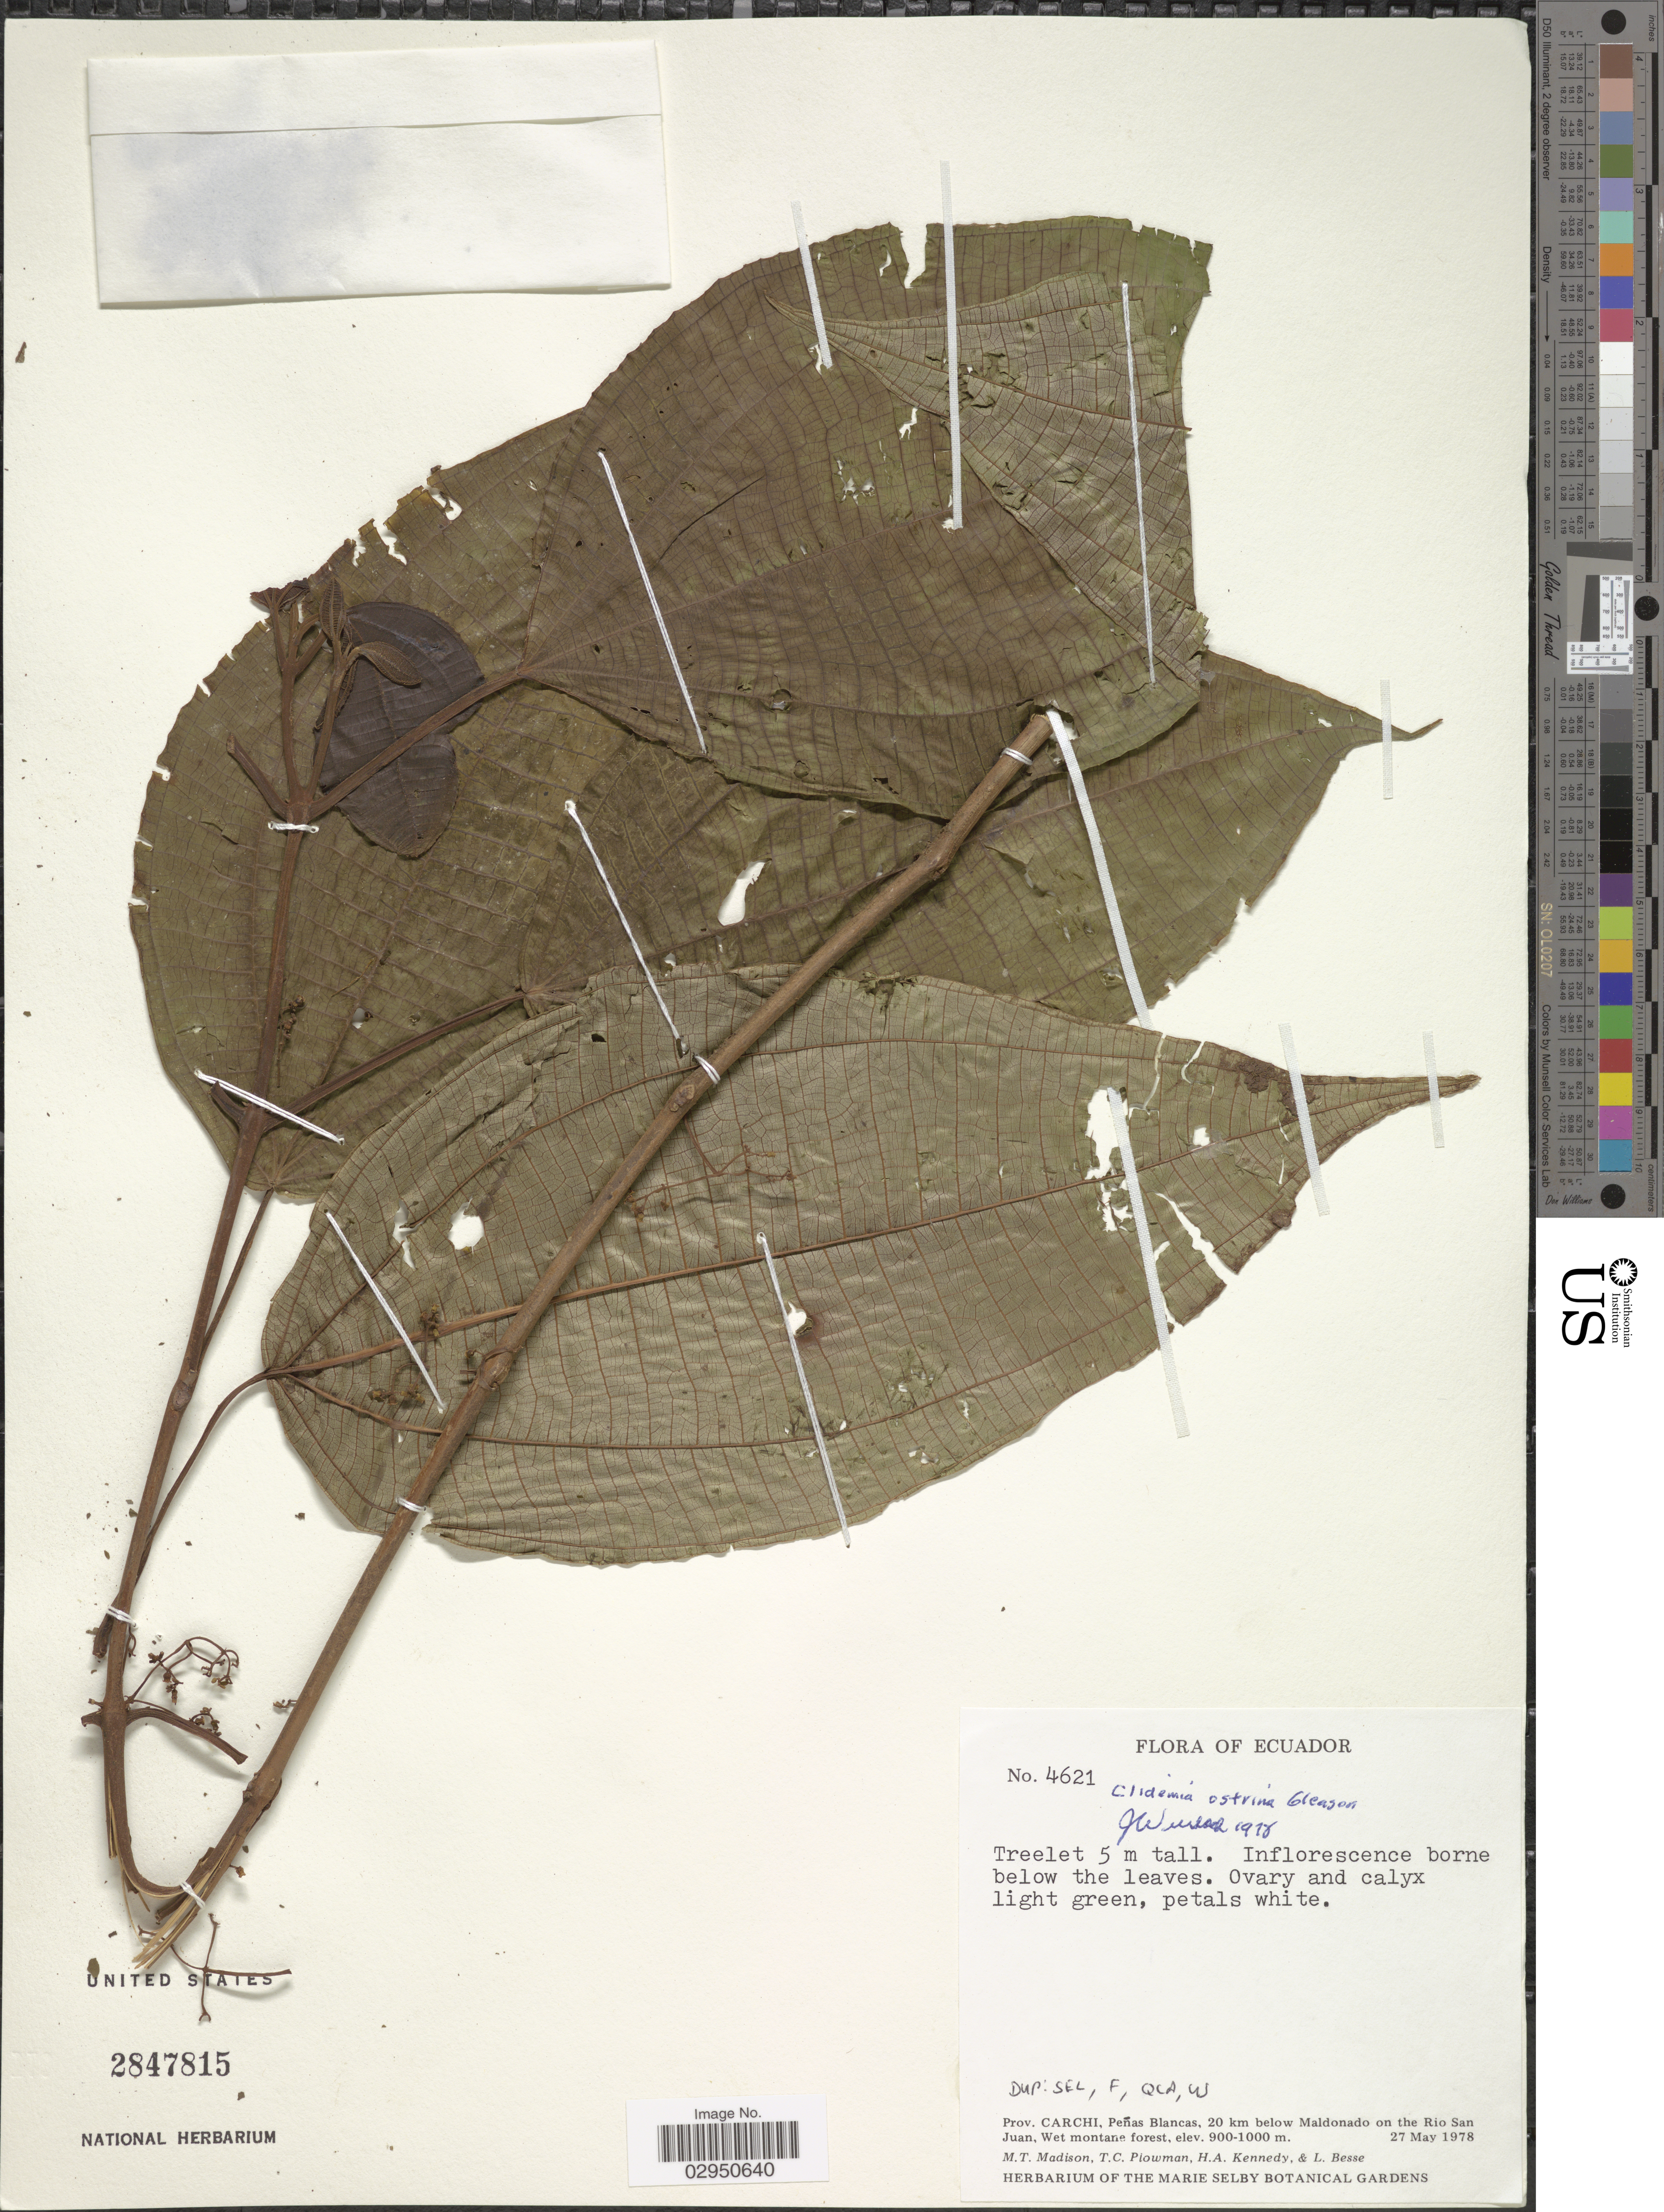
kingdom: Plantae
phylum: Tracheophyta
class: Magnoliopsida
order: Myrtales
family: Melastomataceae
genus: Clidemia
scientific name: Clidemia ostrina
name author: Gleason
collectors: M. T. Madison, T. Plowman, H. Kennedy & L. Besse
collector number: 4621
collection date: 1978-05-27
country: Ecuador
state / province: Carchi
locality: Peñas Blancas, 20 km below Maldonado on the Rio San Juan, Wet Montane forest.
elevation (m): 900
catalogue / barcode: US 2847815